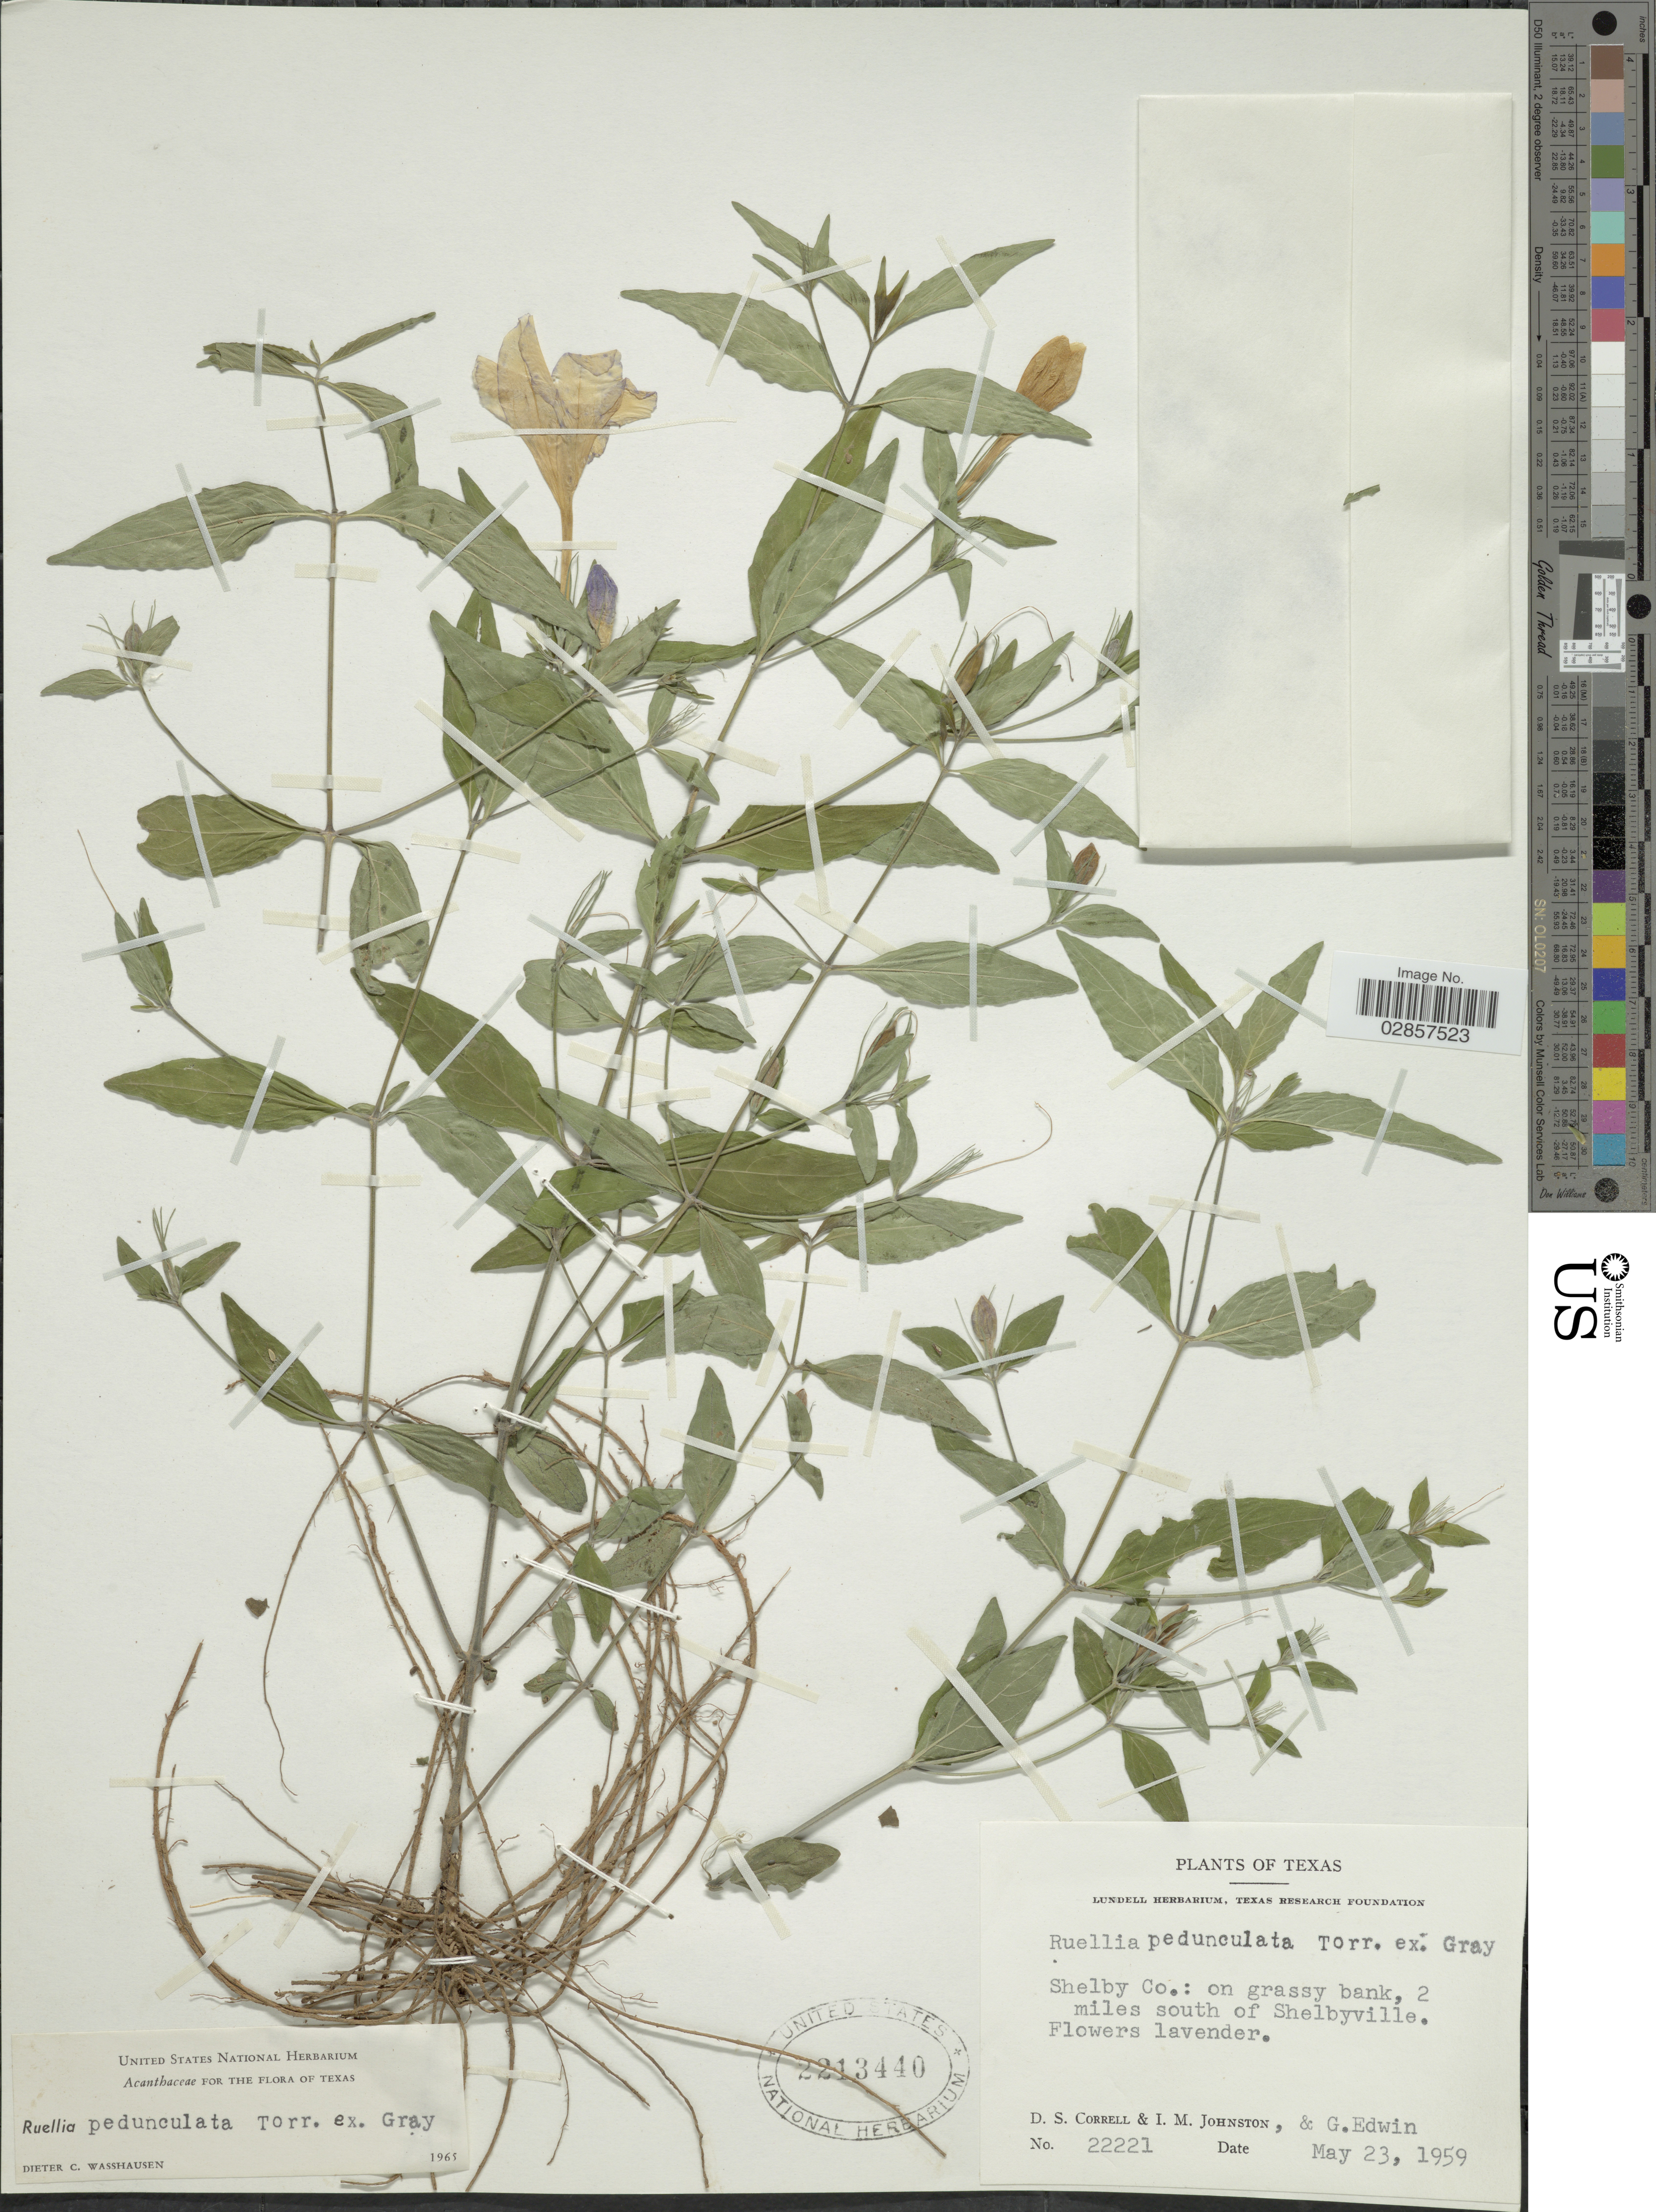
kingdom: Plantae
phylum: Tracheophyta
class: Magnoliopsida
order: Lamiales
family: Acanthaceae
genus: Ruellia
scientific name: Ruellia pedunculata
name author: Torr. ex A. Gray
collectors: D. S. Correll, I.M. Johnston & G. Edwin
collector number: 22221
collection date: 1959-05-23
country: United States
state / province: Texas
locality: Shelby Co.: on grassy bank, 2 miles south of Shelbyville.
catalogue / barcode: US 2213440